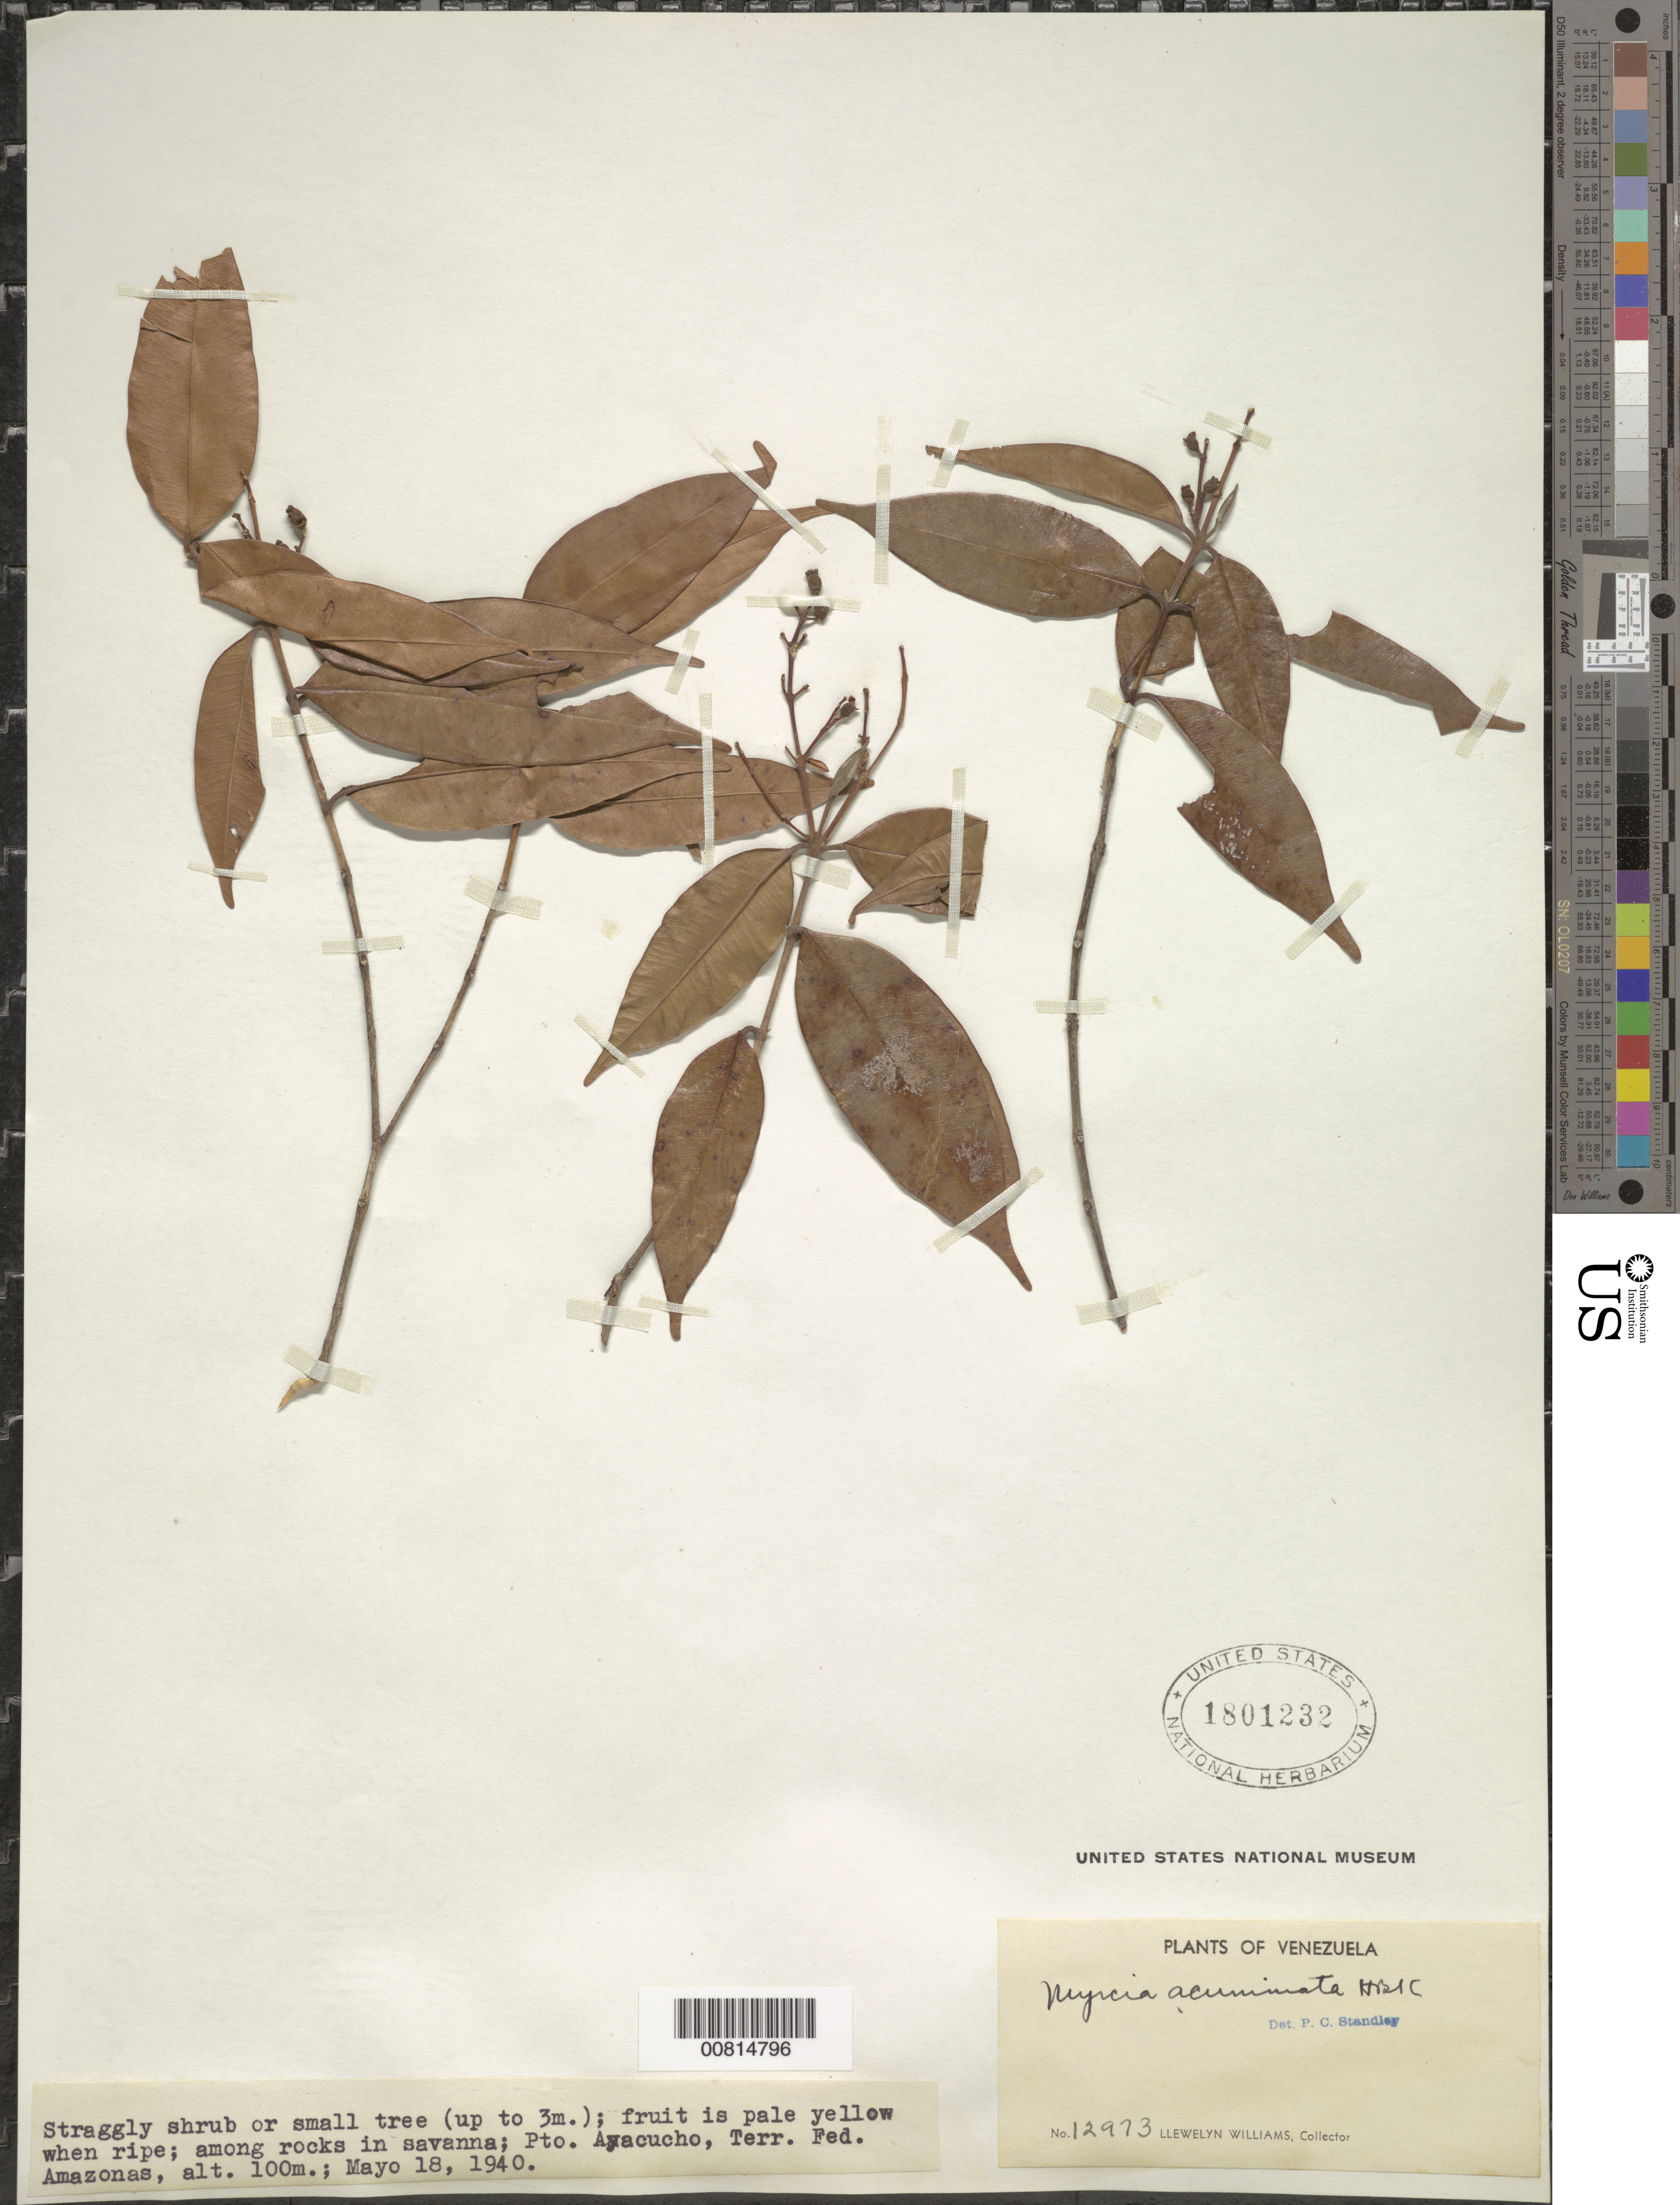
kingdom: Plantae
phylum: Tracheophyta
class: Magnoliopsida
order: Myrtales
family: Myrtaceae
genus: Myrcia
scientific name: Myrcia acuminata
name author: (Kunth) DC.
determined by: Standley, Paul C.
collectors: Ll. Williams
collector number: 12973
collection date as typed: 18-May-40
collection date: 1940-05-18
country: Venezuela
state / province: Amazonas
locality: Puerto Ayacucho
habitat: Among rocks in savanna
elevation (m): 100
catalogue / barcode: US 1801232